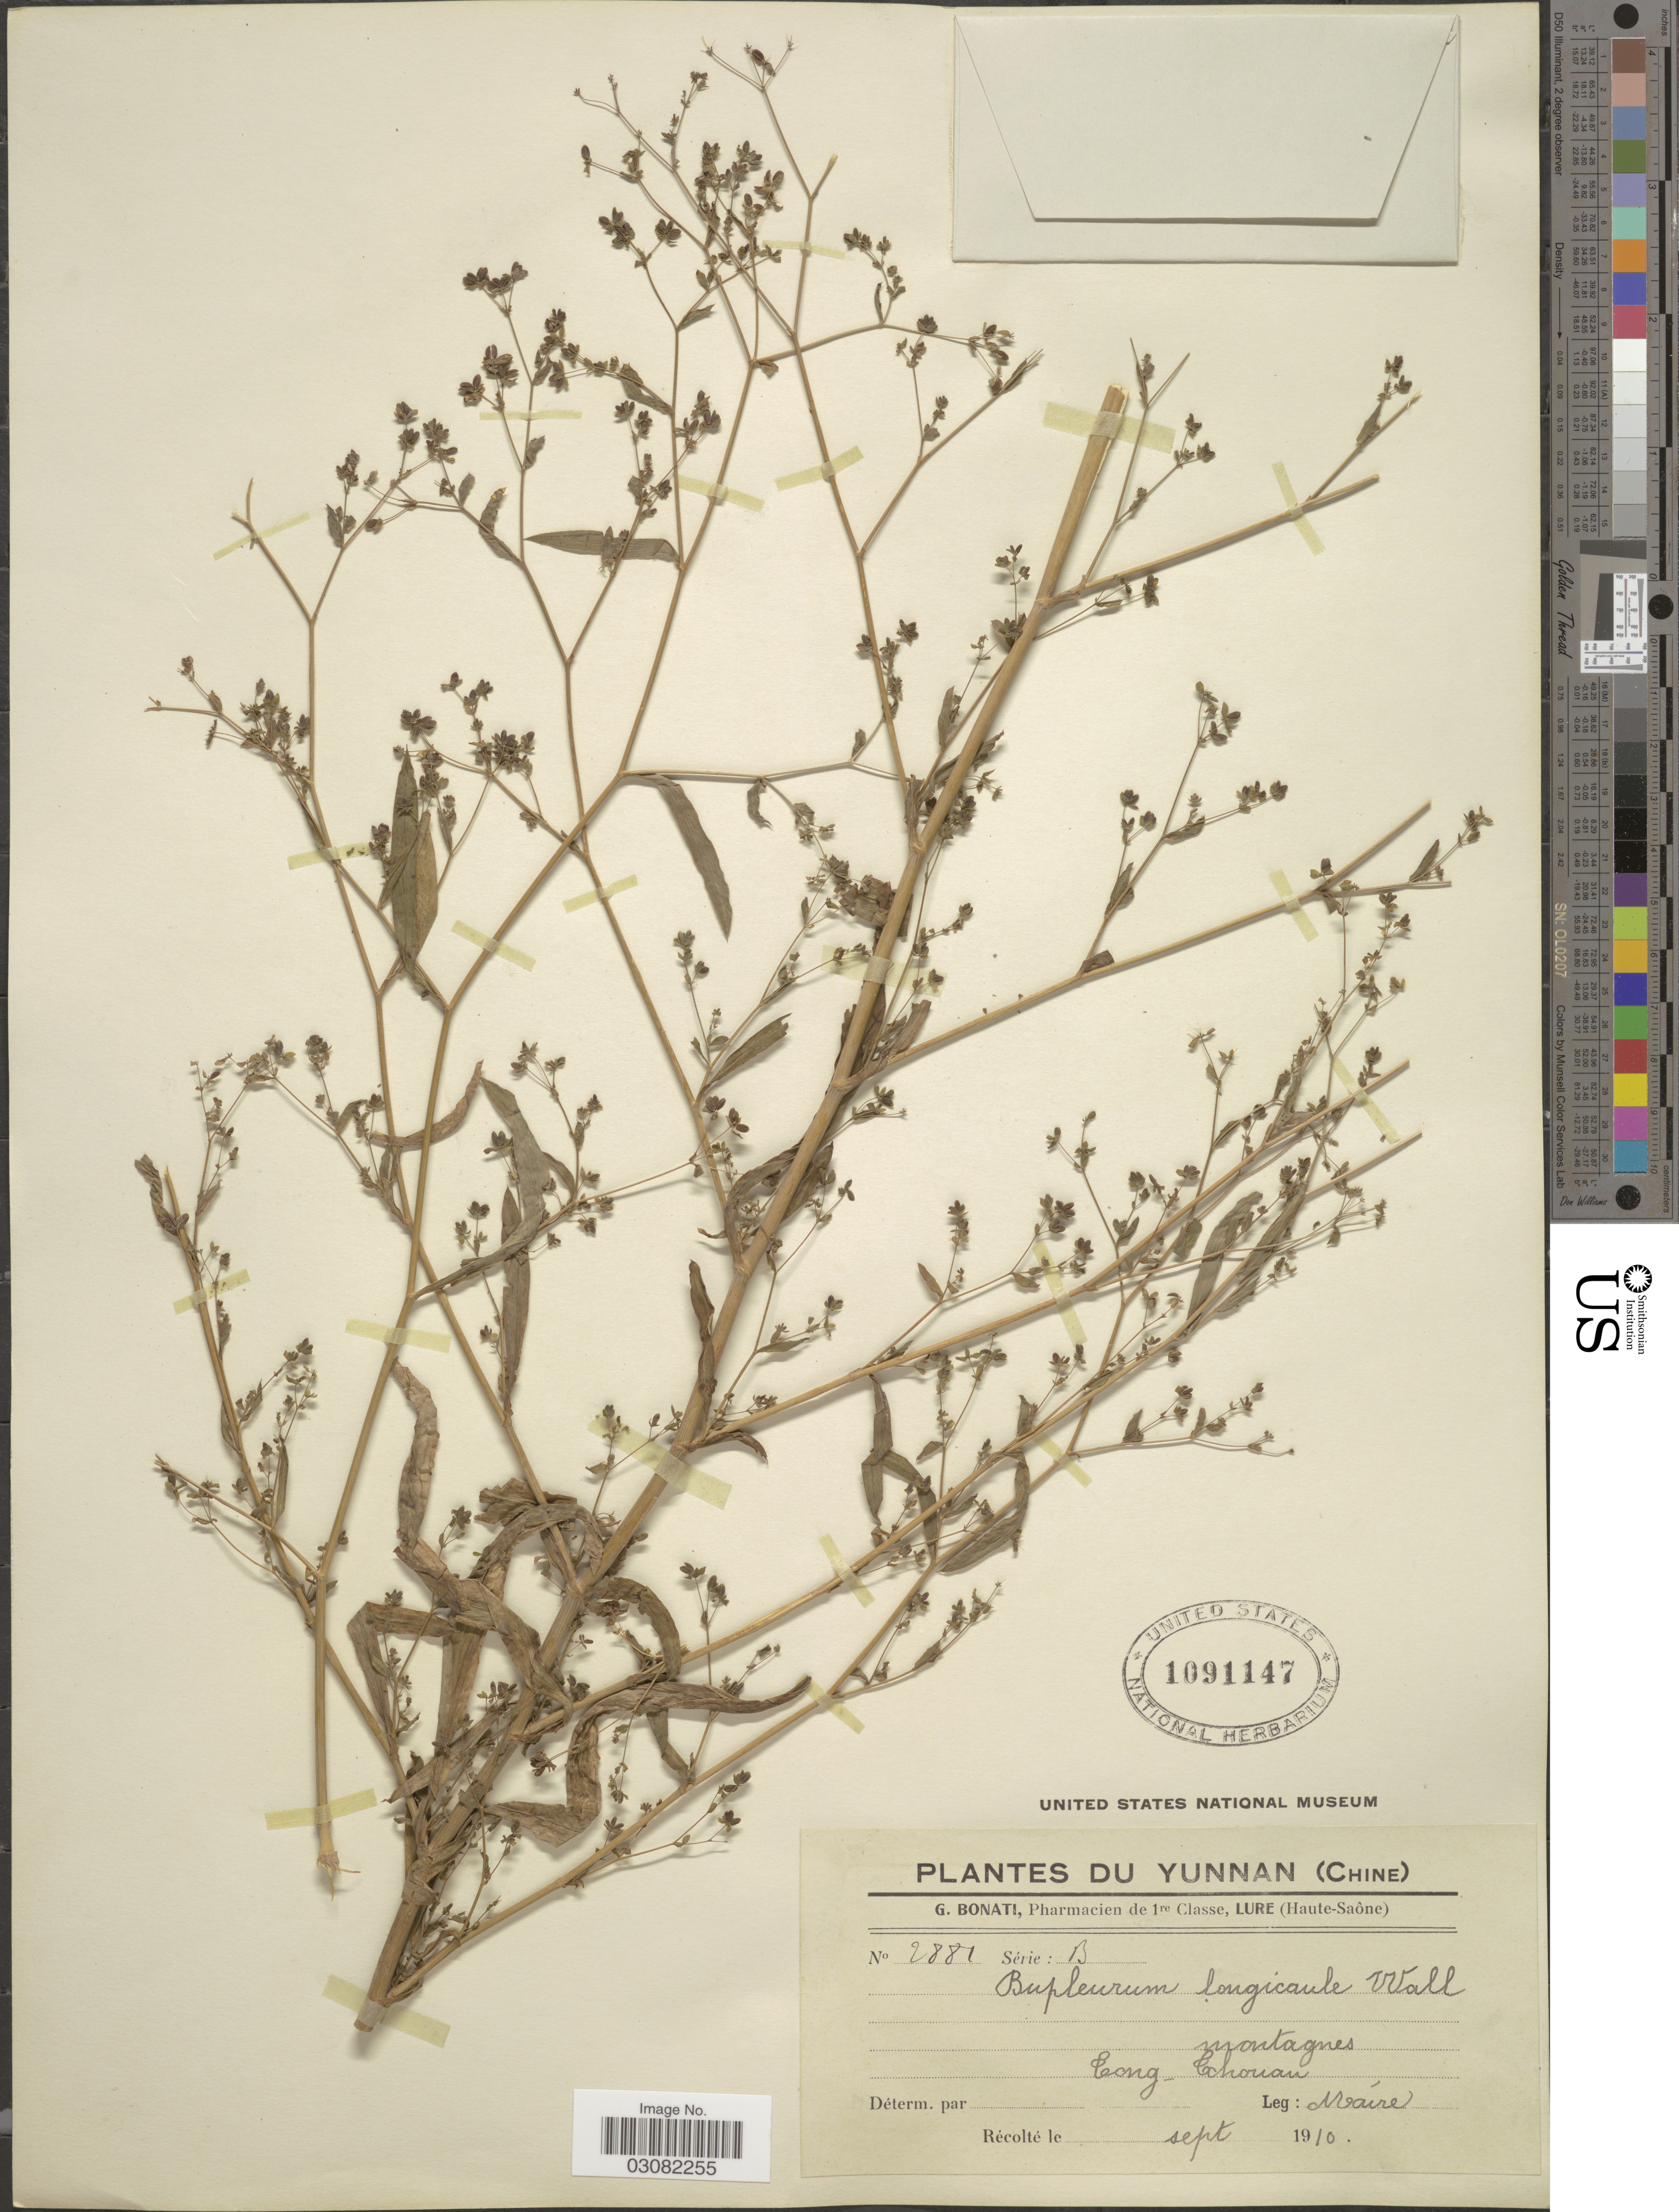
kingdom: Plantae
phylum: Tracheophyta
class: Magnoliopsida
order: Apiales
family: Apiaceae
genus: Bupleurum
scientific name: Bupleurum longicaule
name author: Wall ex DC.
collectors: Maire, --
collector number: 2281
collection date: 1910-09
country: China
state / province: Yunnan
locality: Montagnes. Tong-Tchouan.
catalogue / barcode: US 1091147